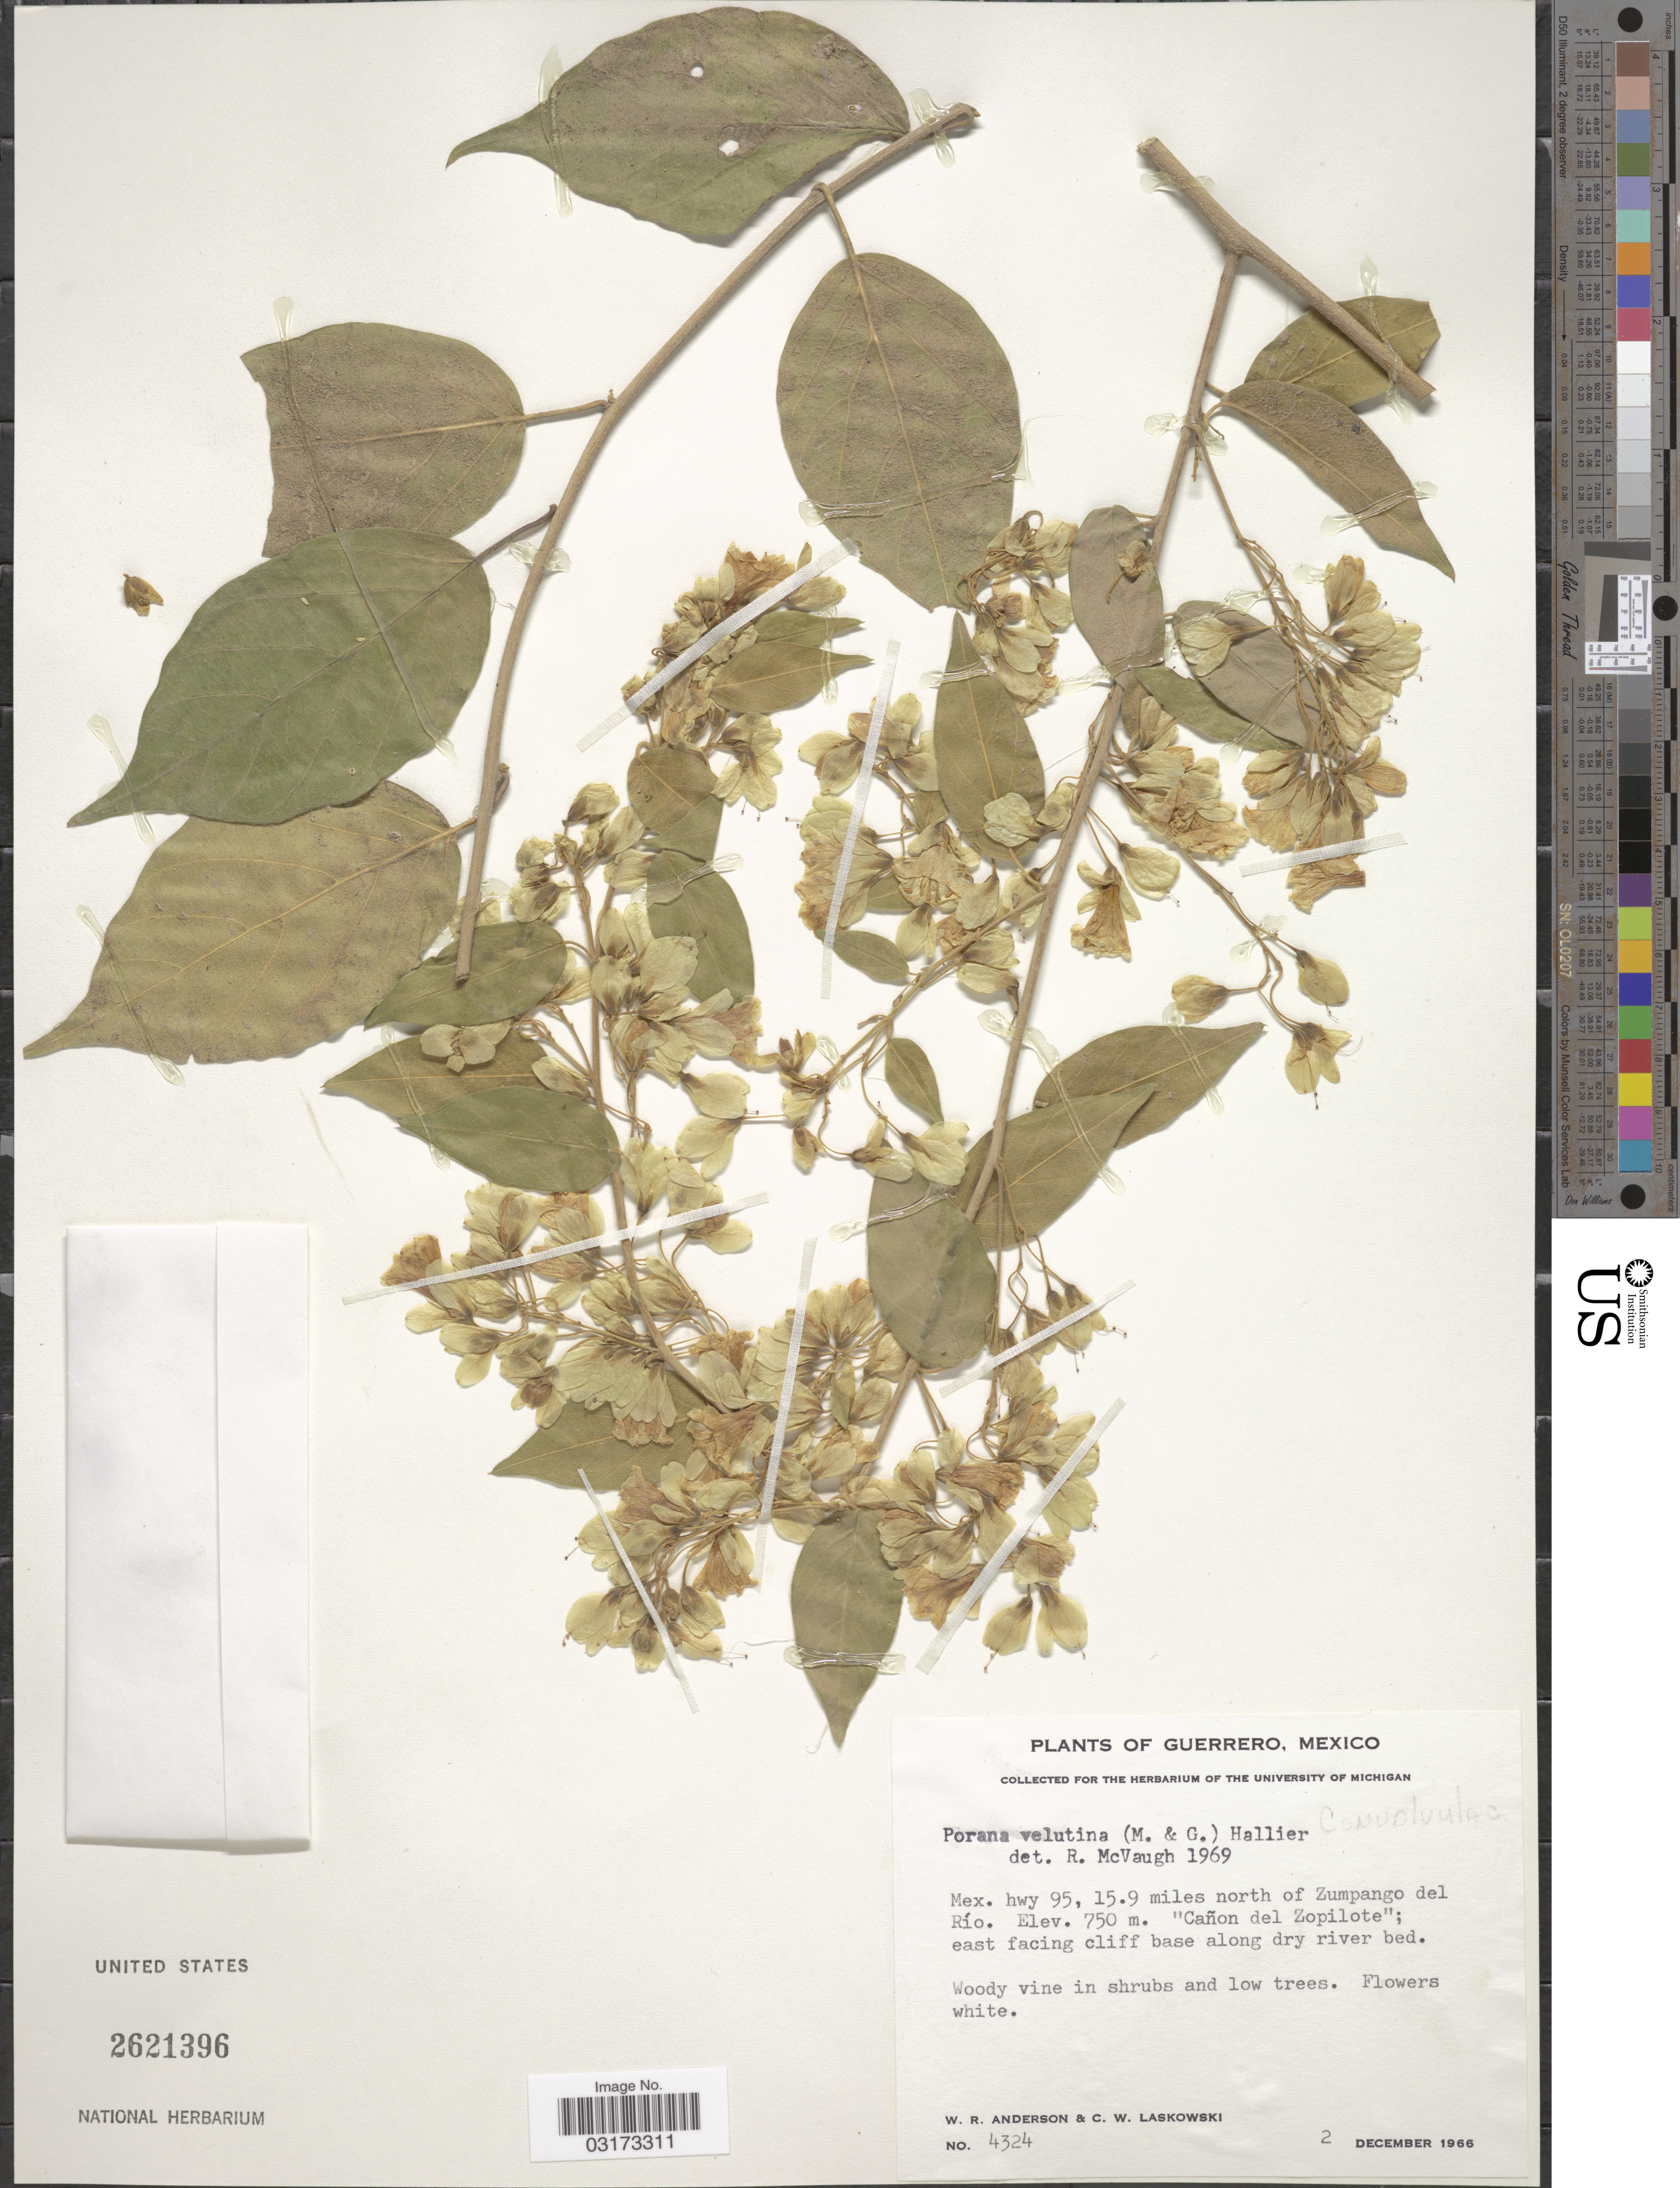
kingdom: Plantae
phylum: Tracheophyta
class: Magnoliopsida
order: Solanales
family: Convolvulaceae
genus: Calycobolus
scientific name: Calycobolus nutans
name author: (Moc. & Sessé ex Choisy) D.F. Austin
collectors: W. Anderson & C. Laskowski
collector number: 4324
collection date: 1966-12-02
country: Mexico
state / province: Guerrero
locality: Mex. hwy 95, 15.9 miles north of Zumupango del Río. "Cañon del Zopilote".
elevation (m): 750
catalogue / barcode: US 2621396